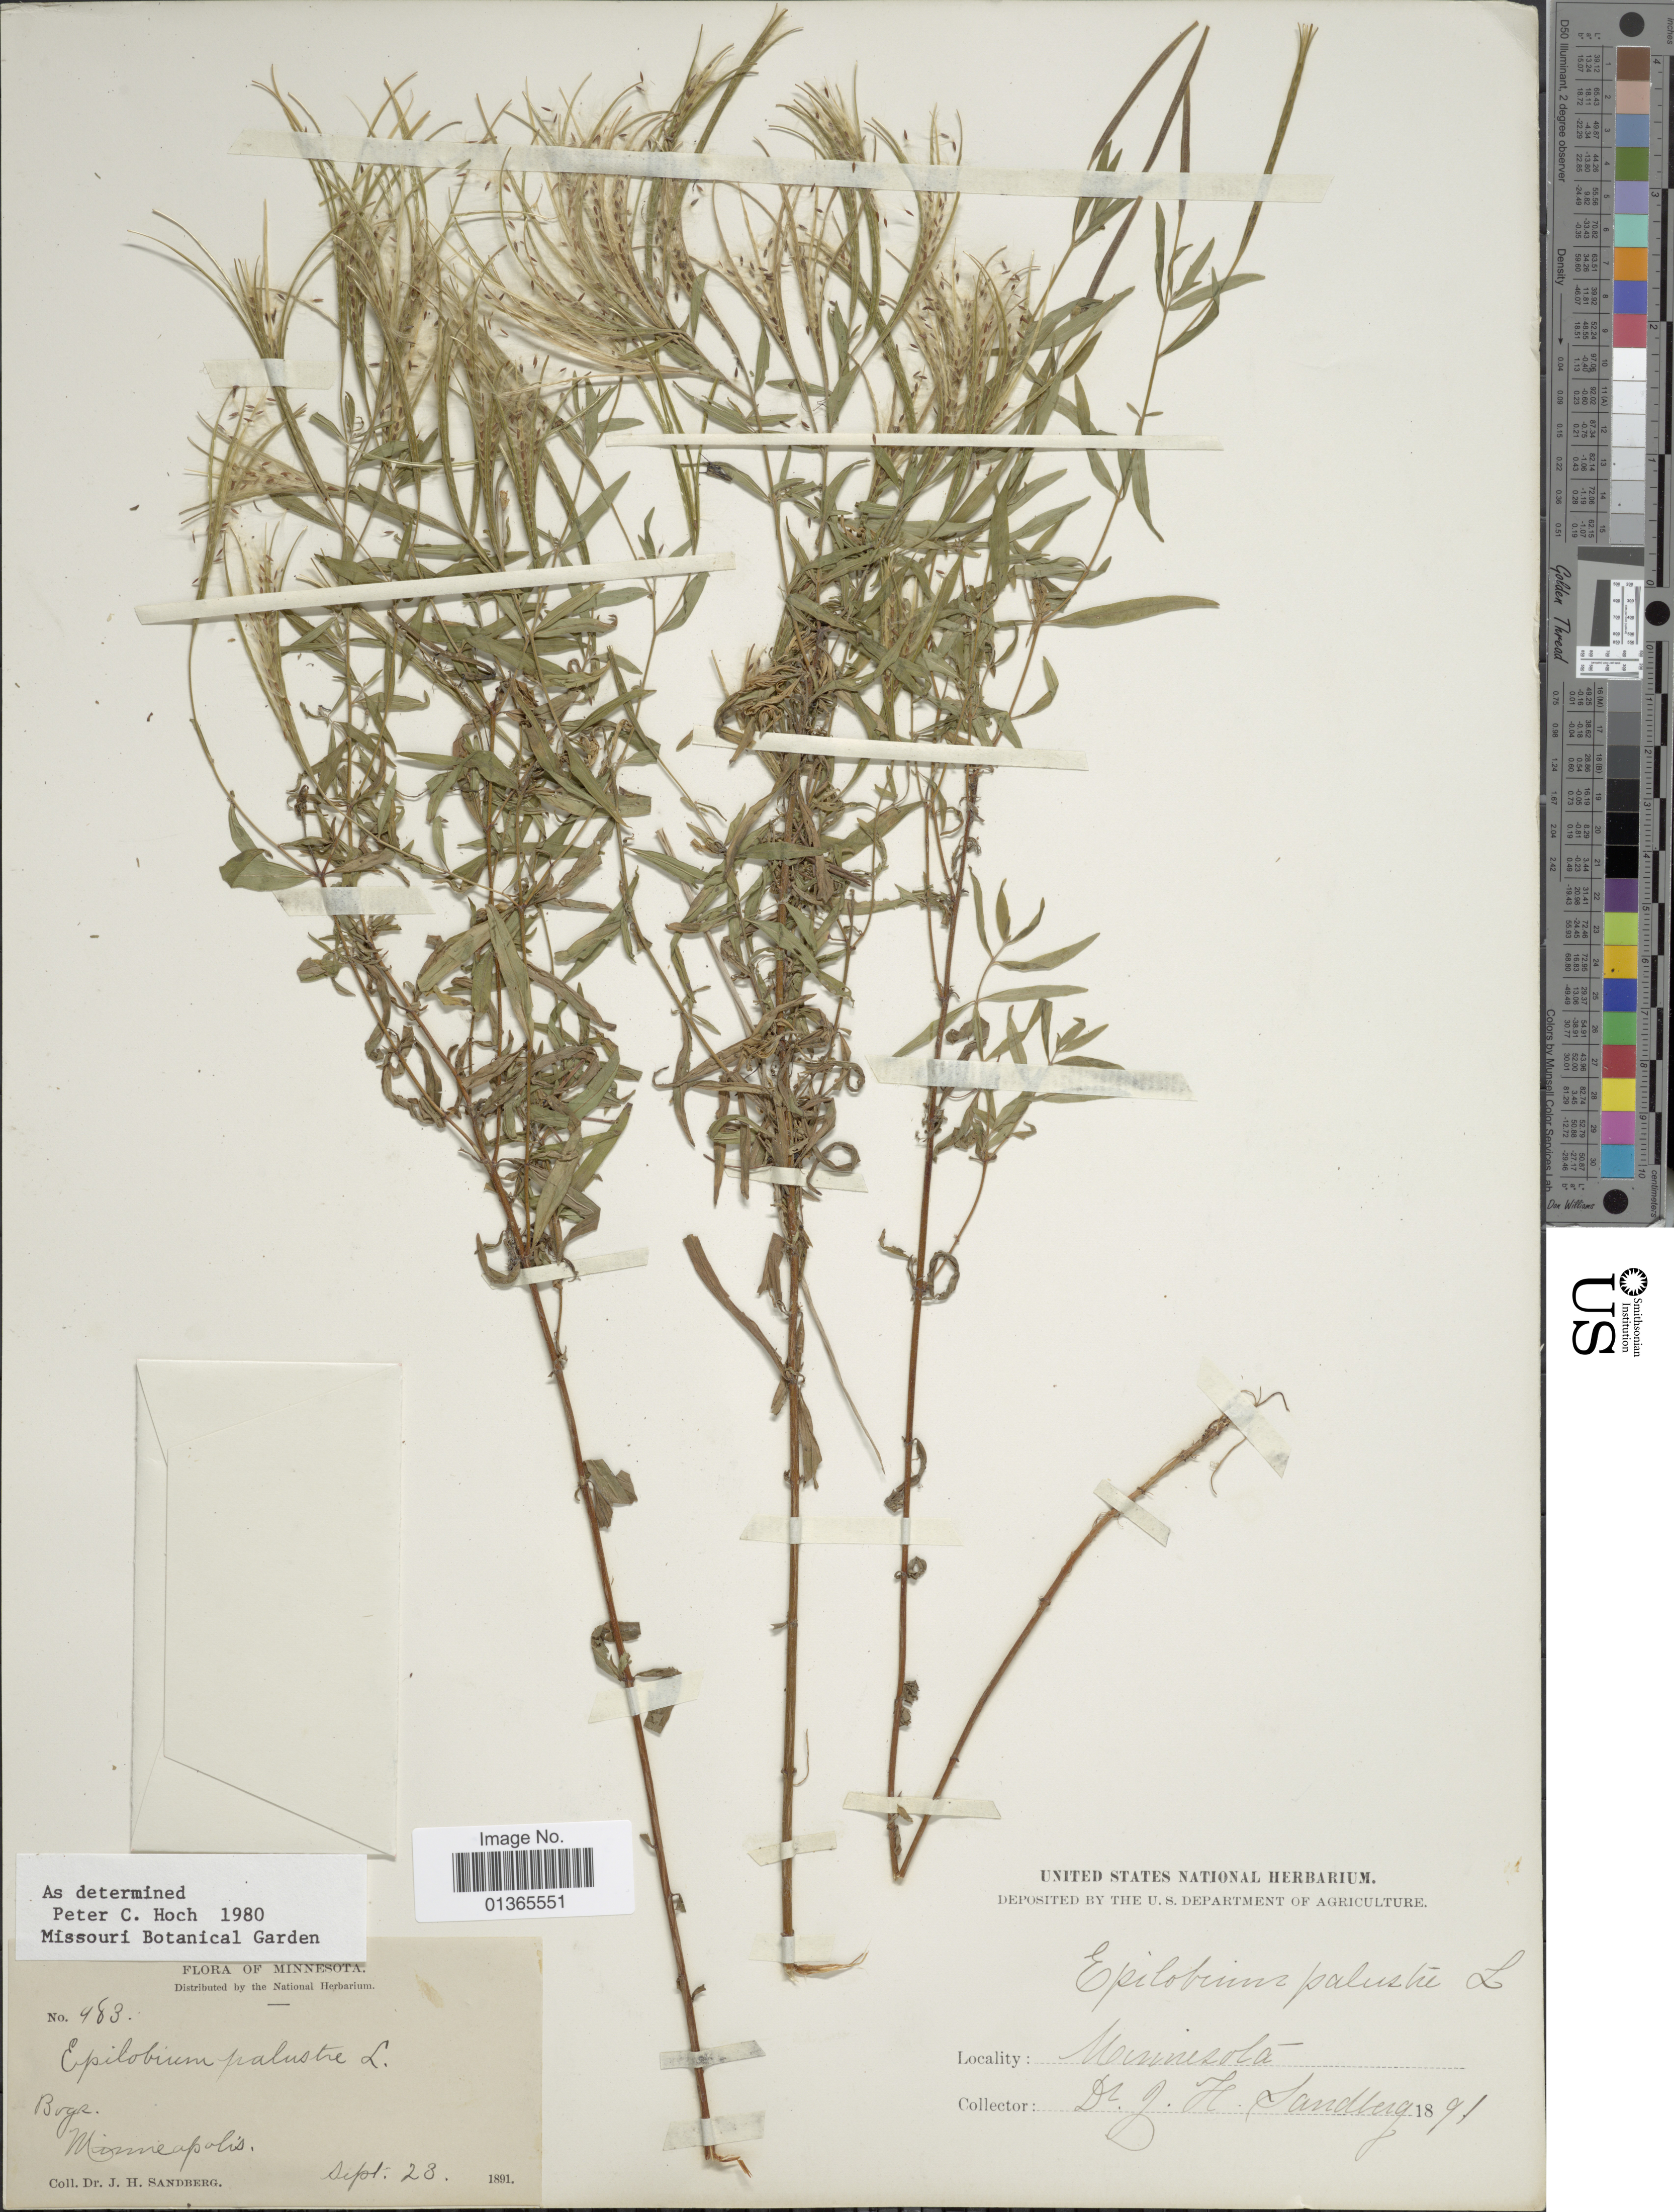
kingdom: Plantae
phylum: Tracheophyta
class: Magnoliopsida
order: Myrtales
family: Onagraceae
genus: Epilobium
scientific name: Epilobium palustre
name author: L.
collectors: J. H. Sandberg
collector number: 483*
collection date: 1891-09-23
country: United States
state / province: Minnesota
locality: Bogs, Minneapolis.